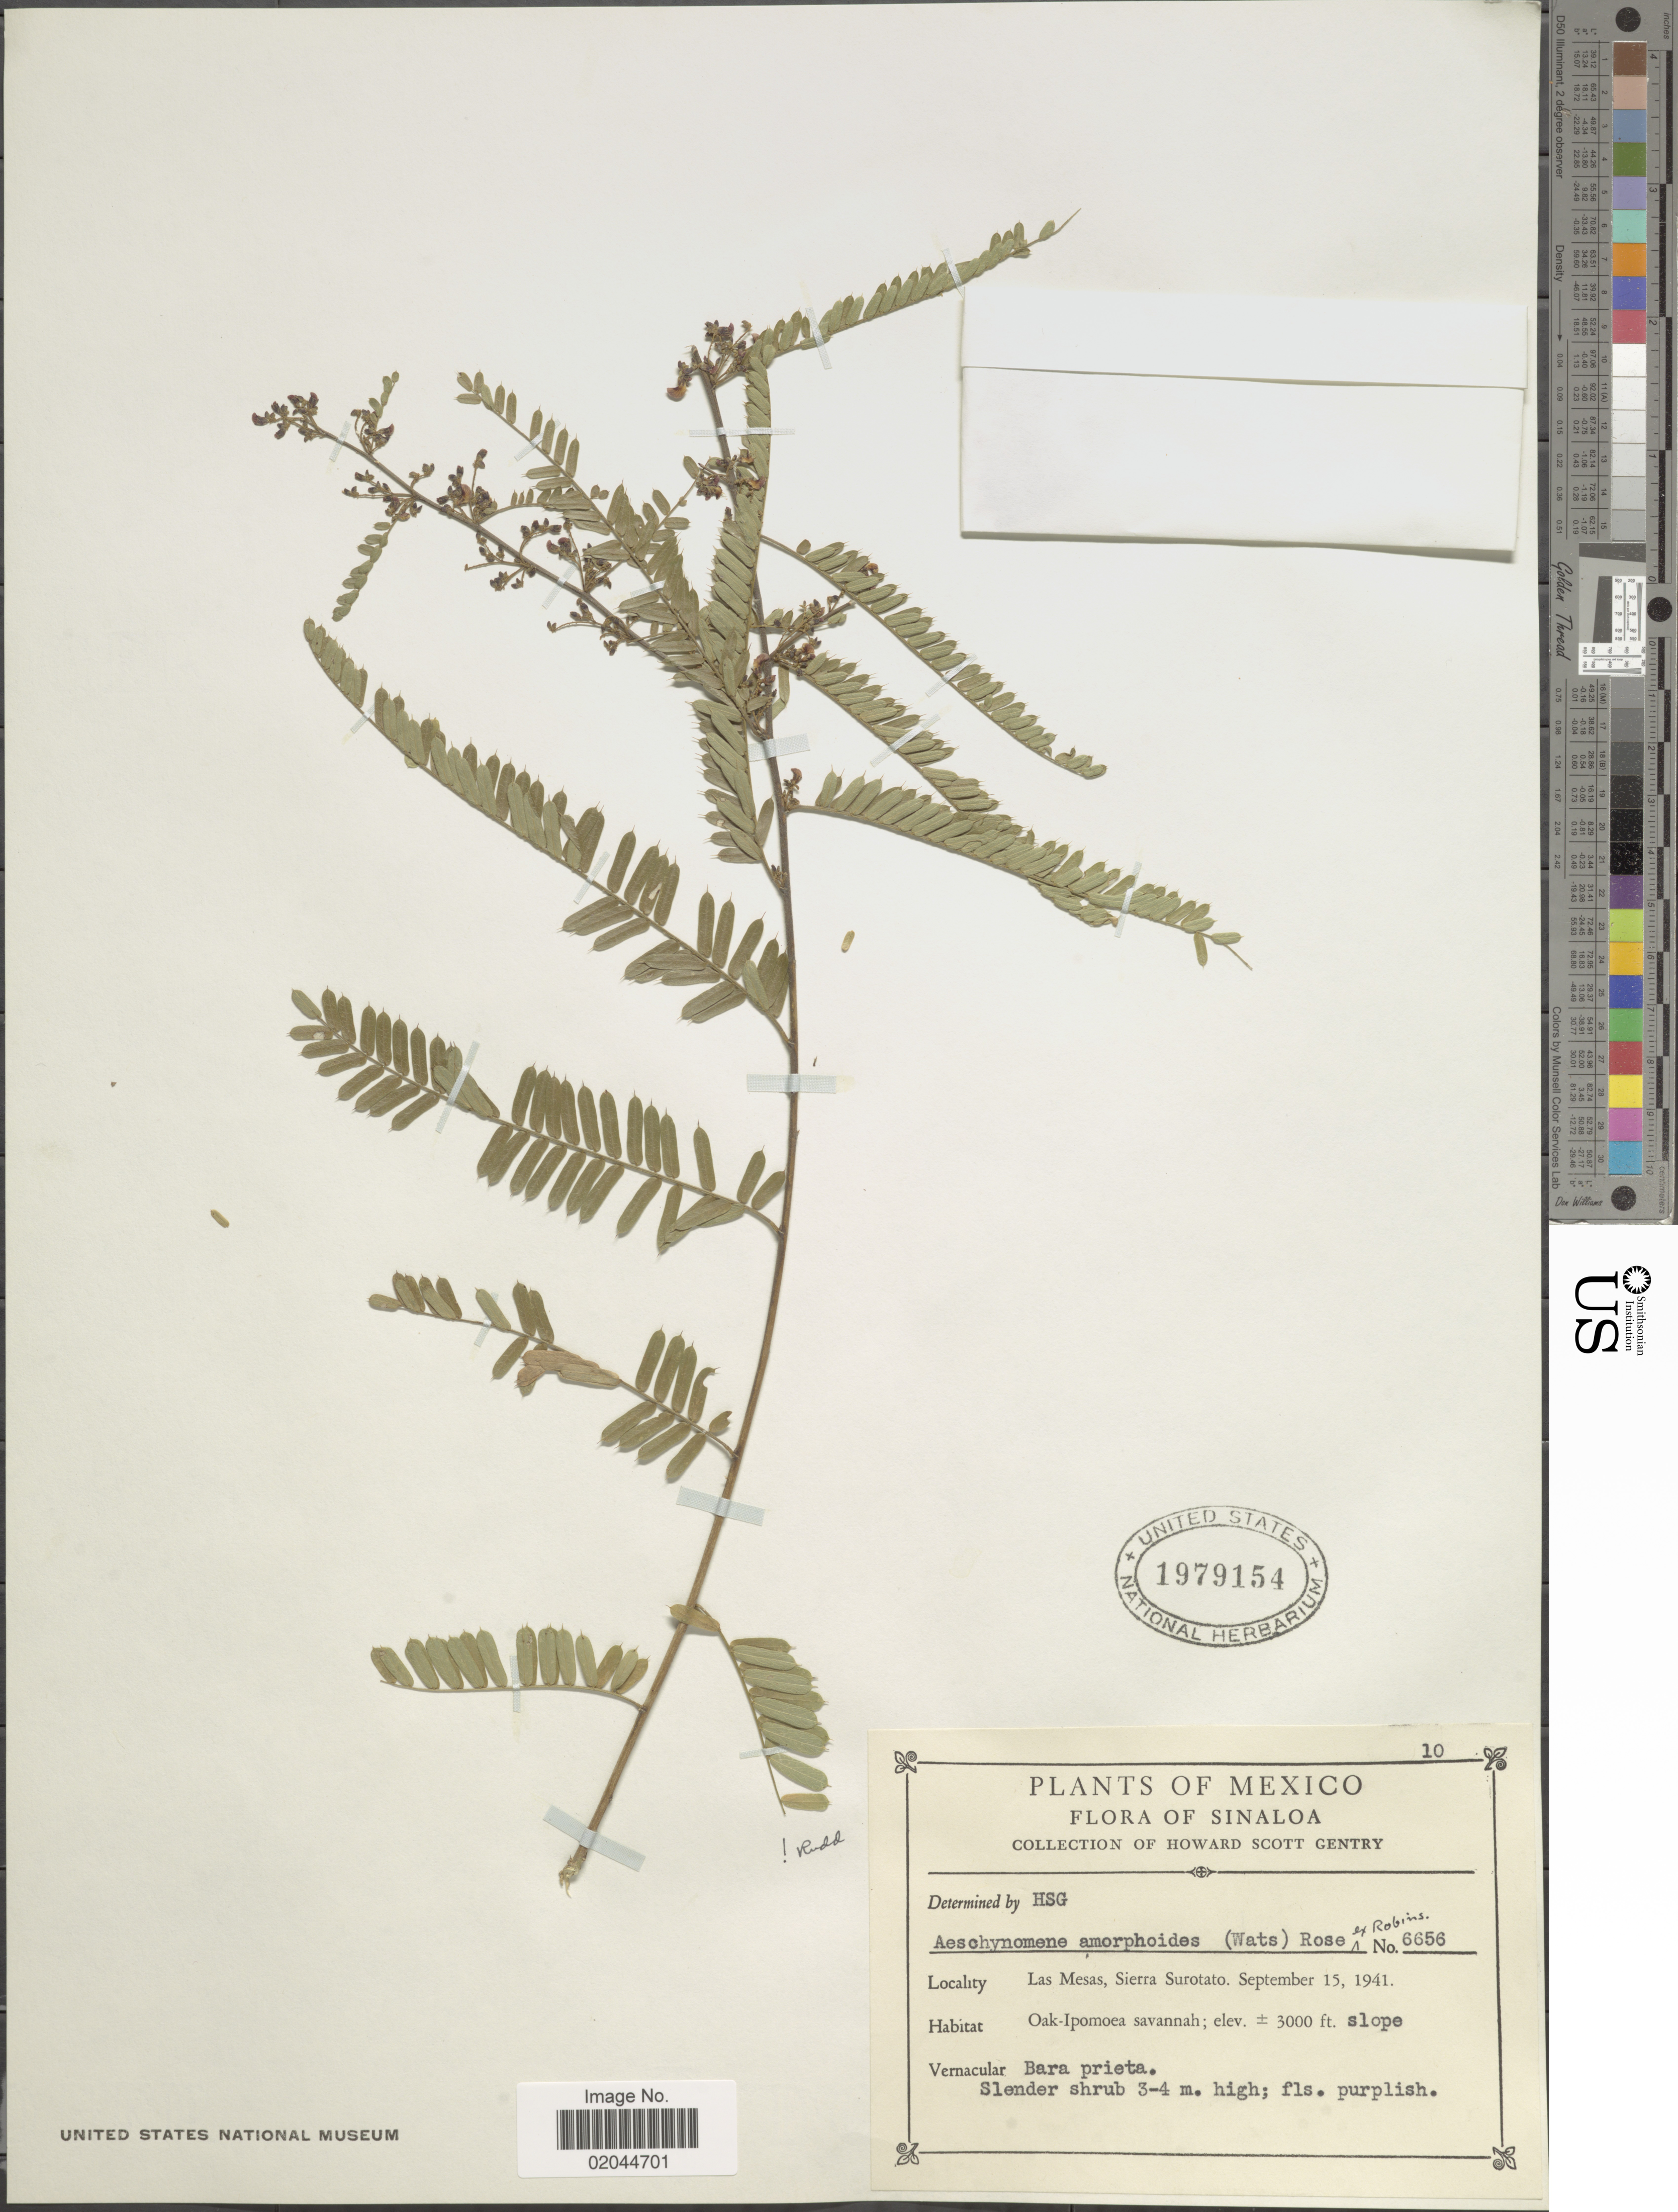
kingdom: Plantae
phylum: Tracheophyta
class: Magnoliopsida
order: Fabales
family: Fabaceae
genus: Aeschynomene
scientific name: Aeschynomene amorphoides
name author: (S. Watson) Rose ex B.L. Rob.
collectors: H. S. Gentry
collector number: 10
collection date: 1941-09-15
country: Mexico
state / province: Sinaloa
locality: Las Mesas, Sierra Surotato, Oak-Ipomoea savannah, Bara prieta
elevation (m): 914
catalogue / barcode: US 1979154